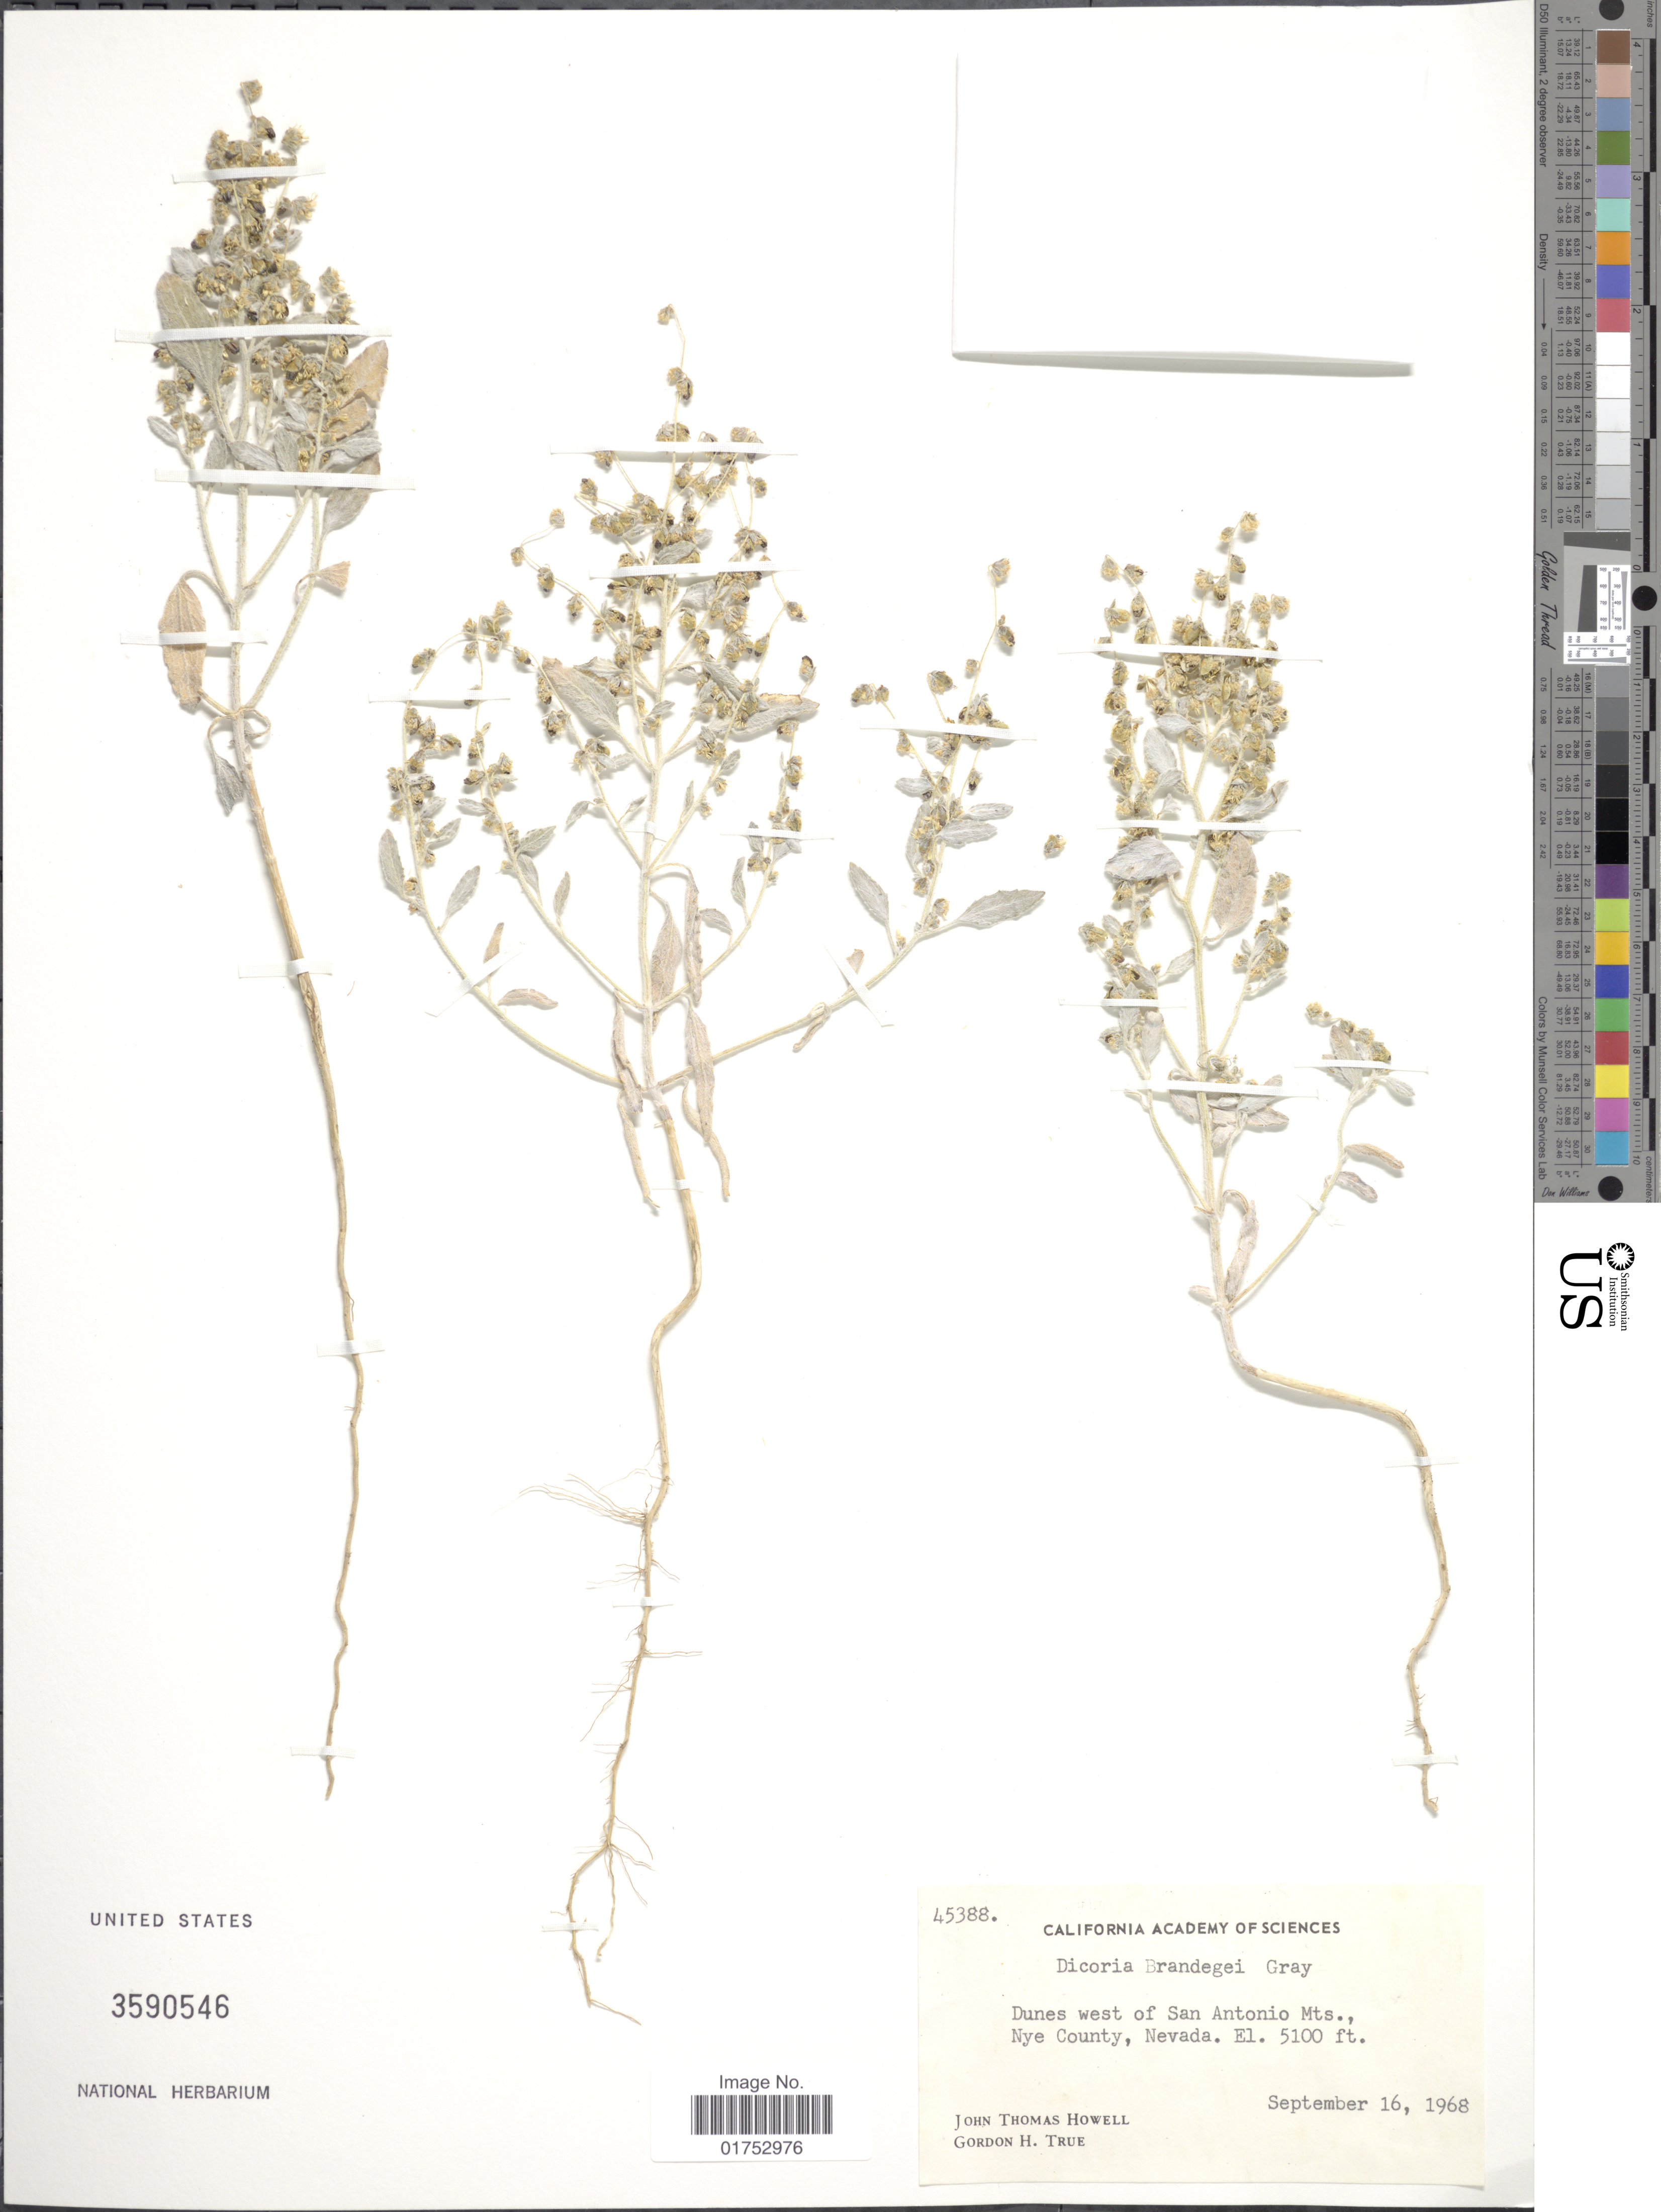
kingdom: Plantae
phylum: Tracheophyta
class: Magnoliopsida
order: Asterales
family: Asteraceae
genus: Dicoria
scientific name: Dicoria brandegeei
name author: A. Gray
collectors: J. T. Howell & G. H. True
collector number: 45388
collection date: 1968-09-16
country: United States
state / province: Nevada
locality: West of san Antonio Mts., Nye County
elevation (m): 1554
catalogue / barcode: US 3590546